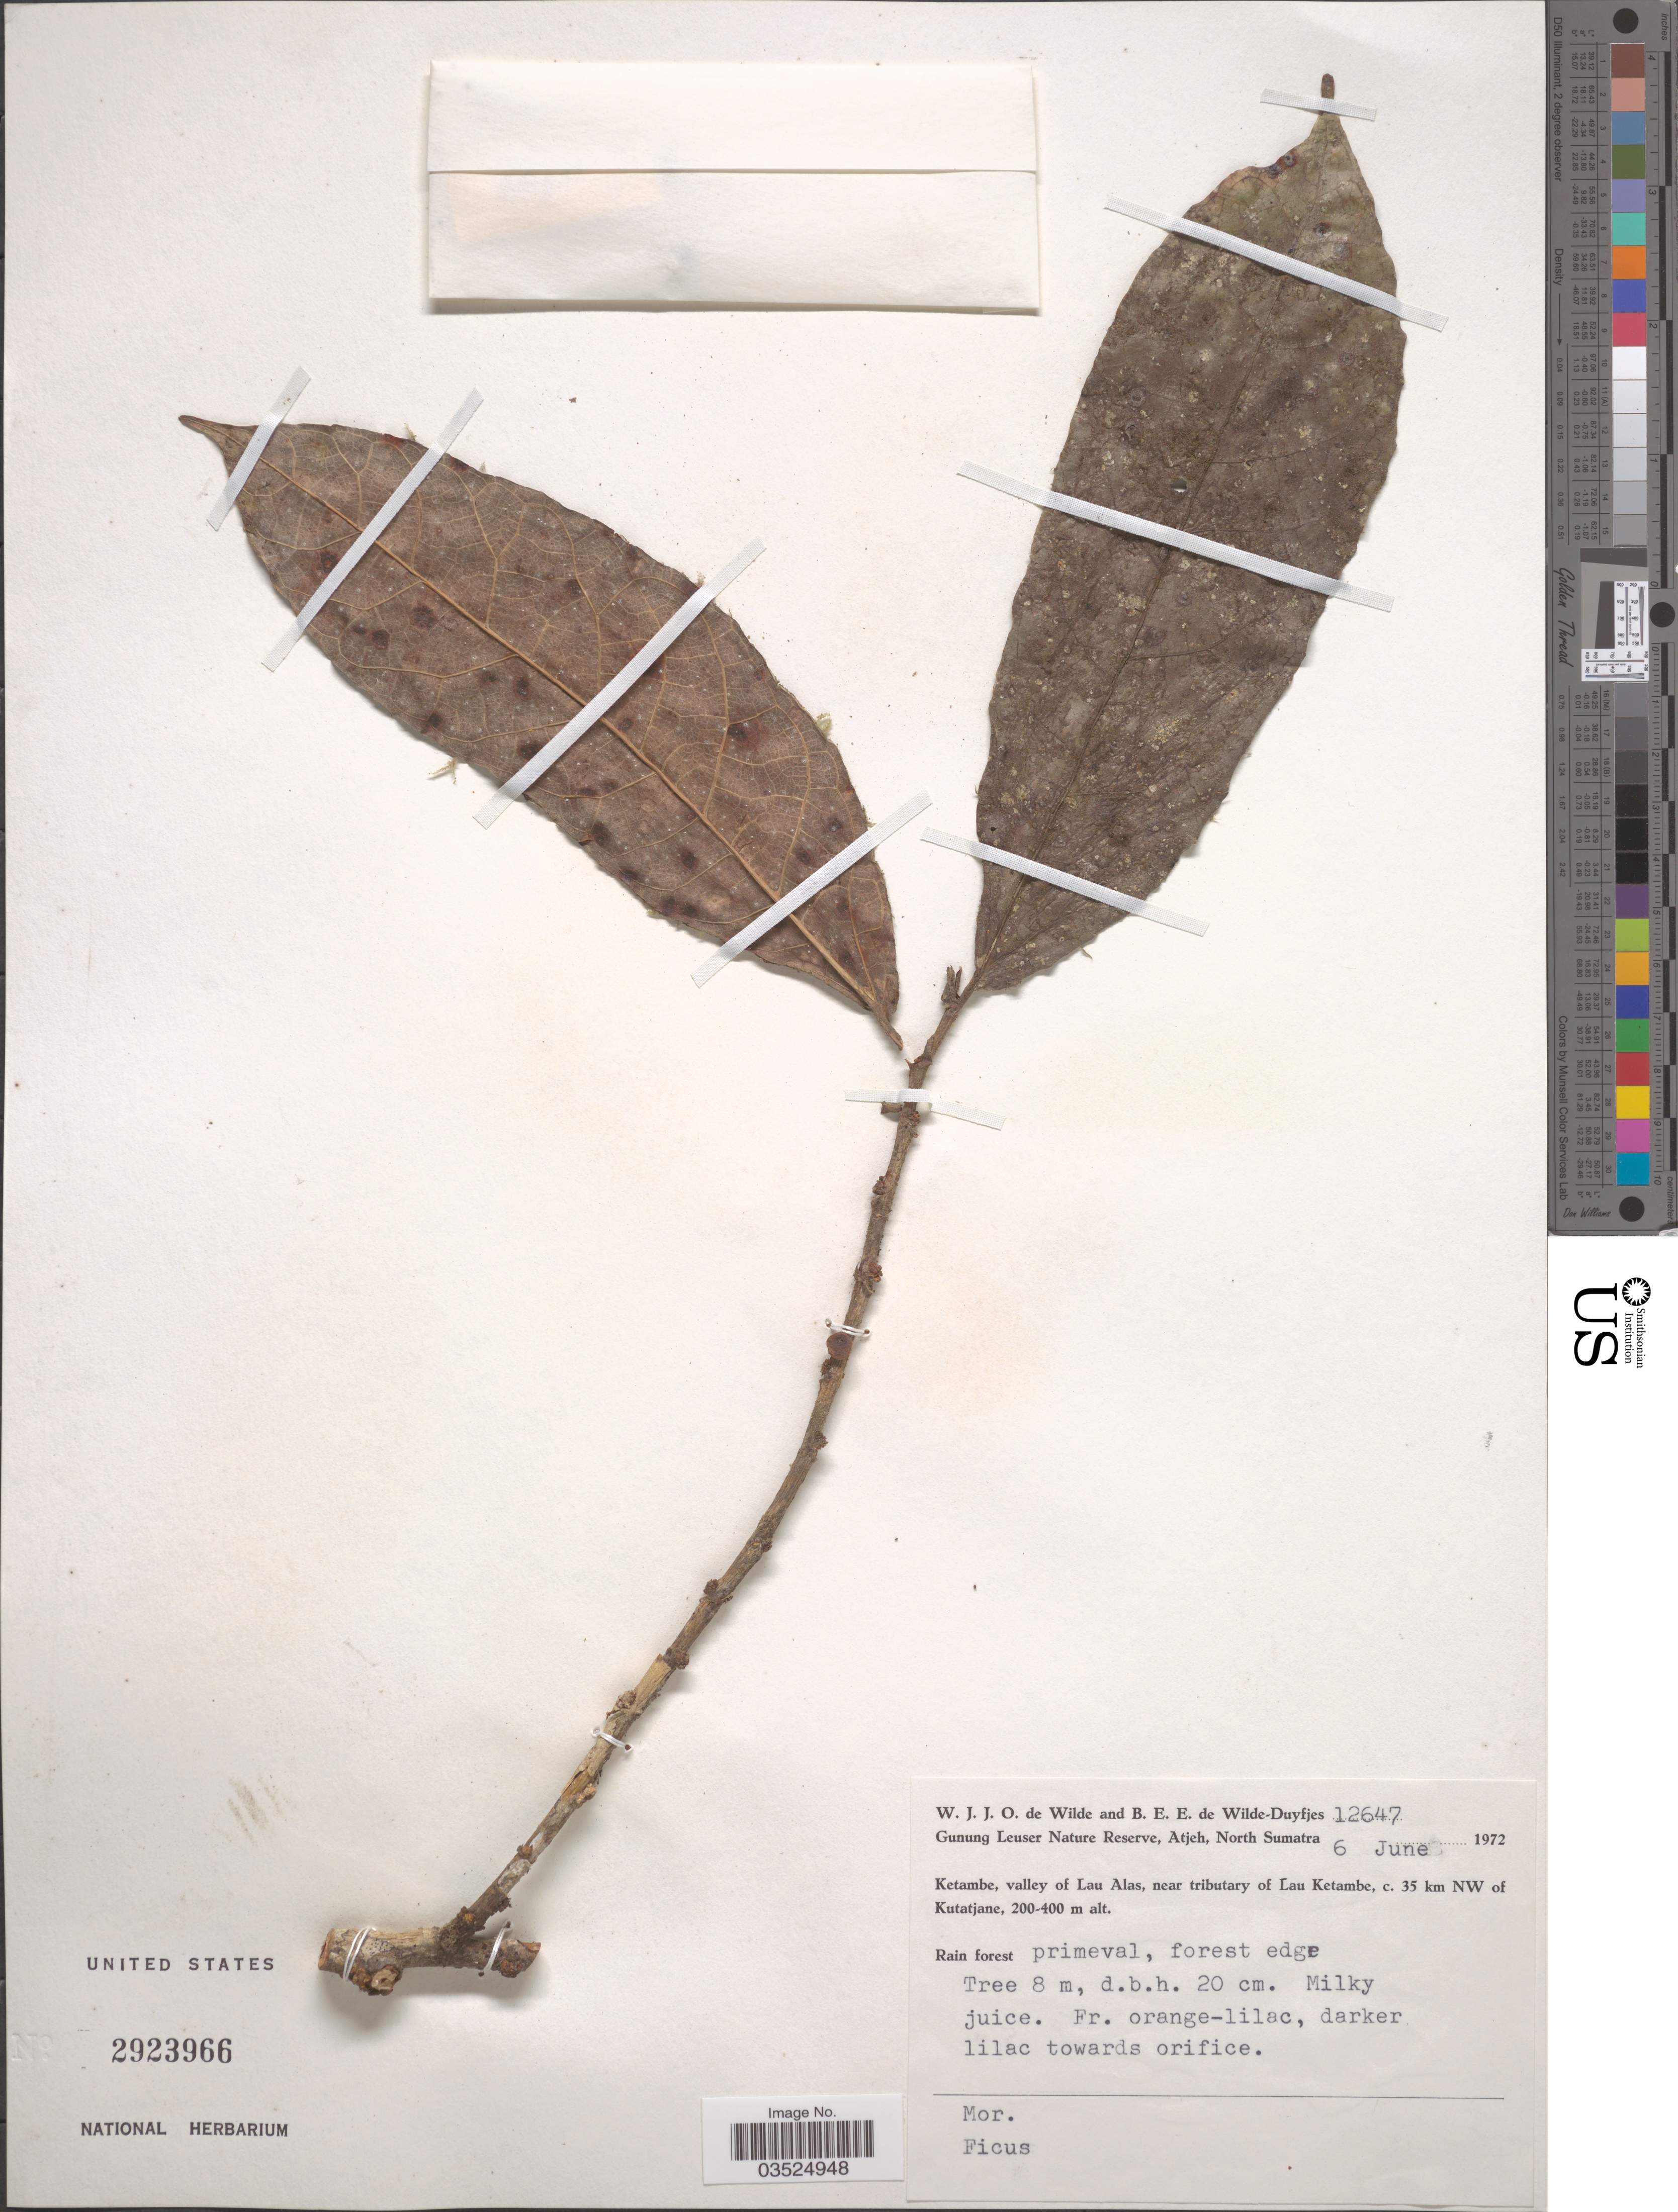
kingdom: Plantae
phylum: Tracheophyta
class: Magnoliopsida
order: Rosales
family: Moraceae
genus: Ficus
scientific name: Ficus sp.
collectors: W. J. de Wilde & B. E. de Wilde-Duyfjes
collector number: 12647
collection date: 1972-06-06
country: Indonesia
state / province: Sumatra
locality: Gunung Leuser Nature Reserve, Atjeh, North Sumatra. Ketambe, valley of Lau Alas, near tributary of Lau Ketambe, c. 35 km NW of Kutatjane.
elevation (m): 200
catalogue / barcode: US 2923966